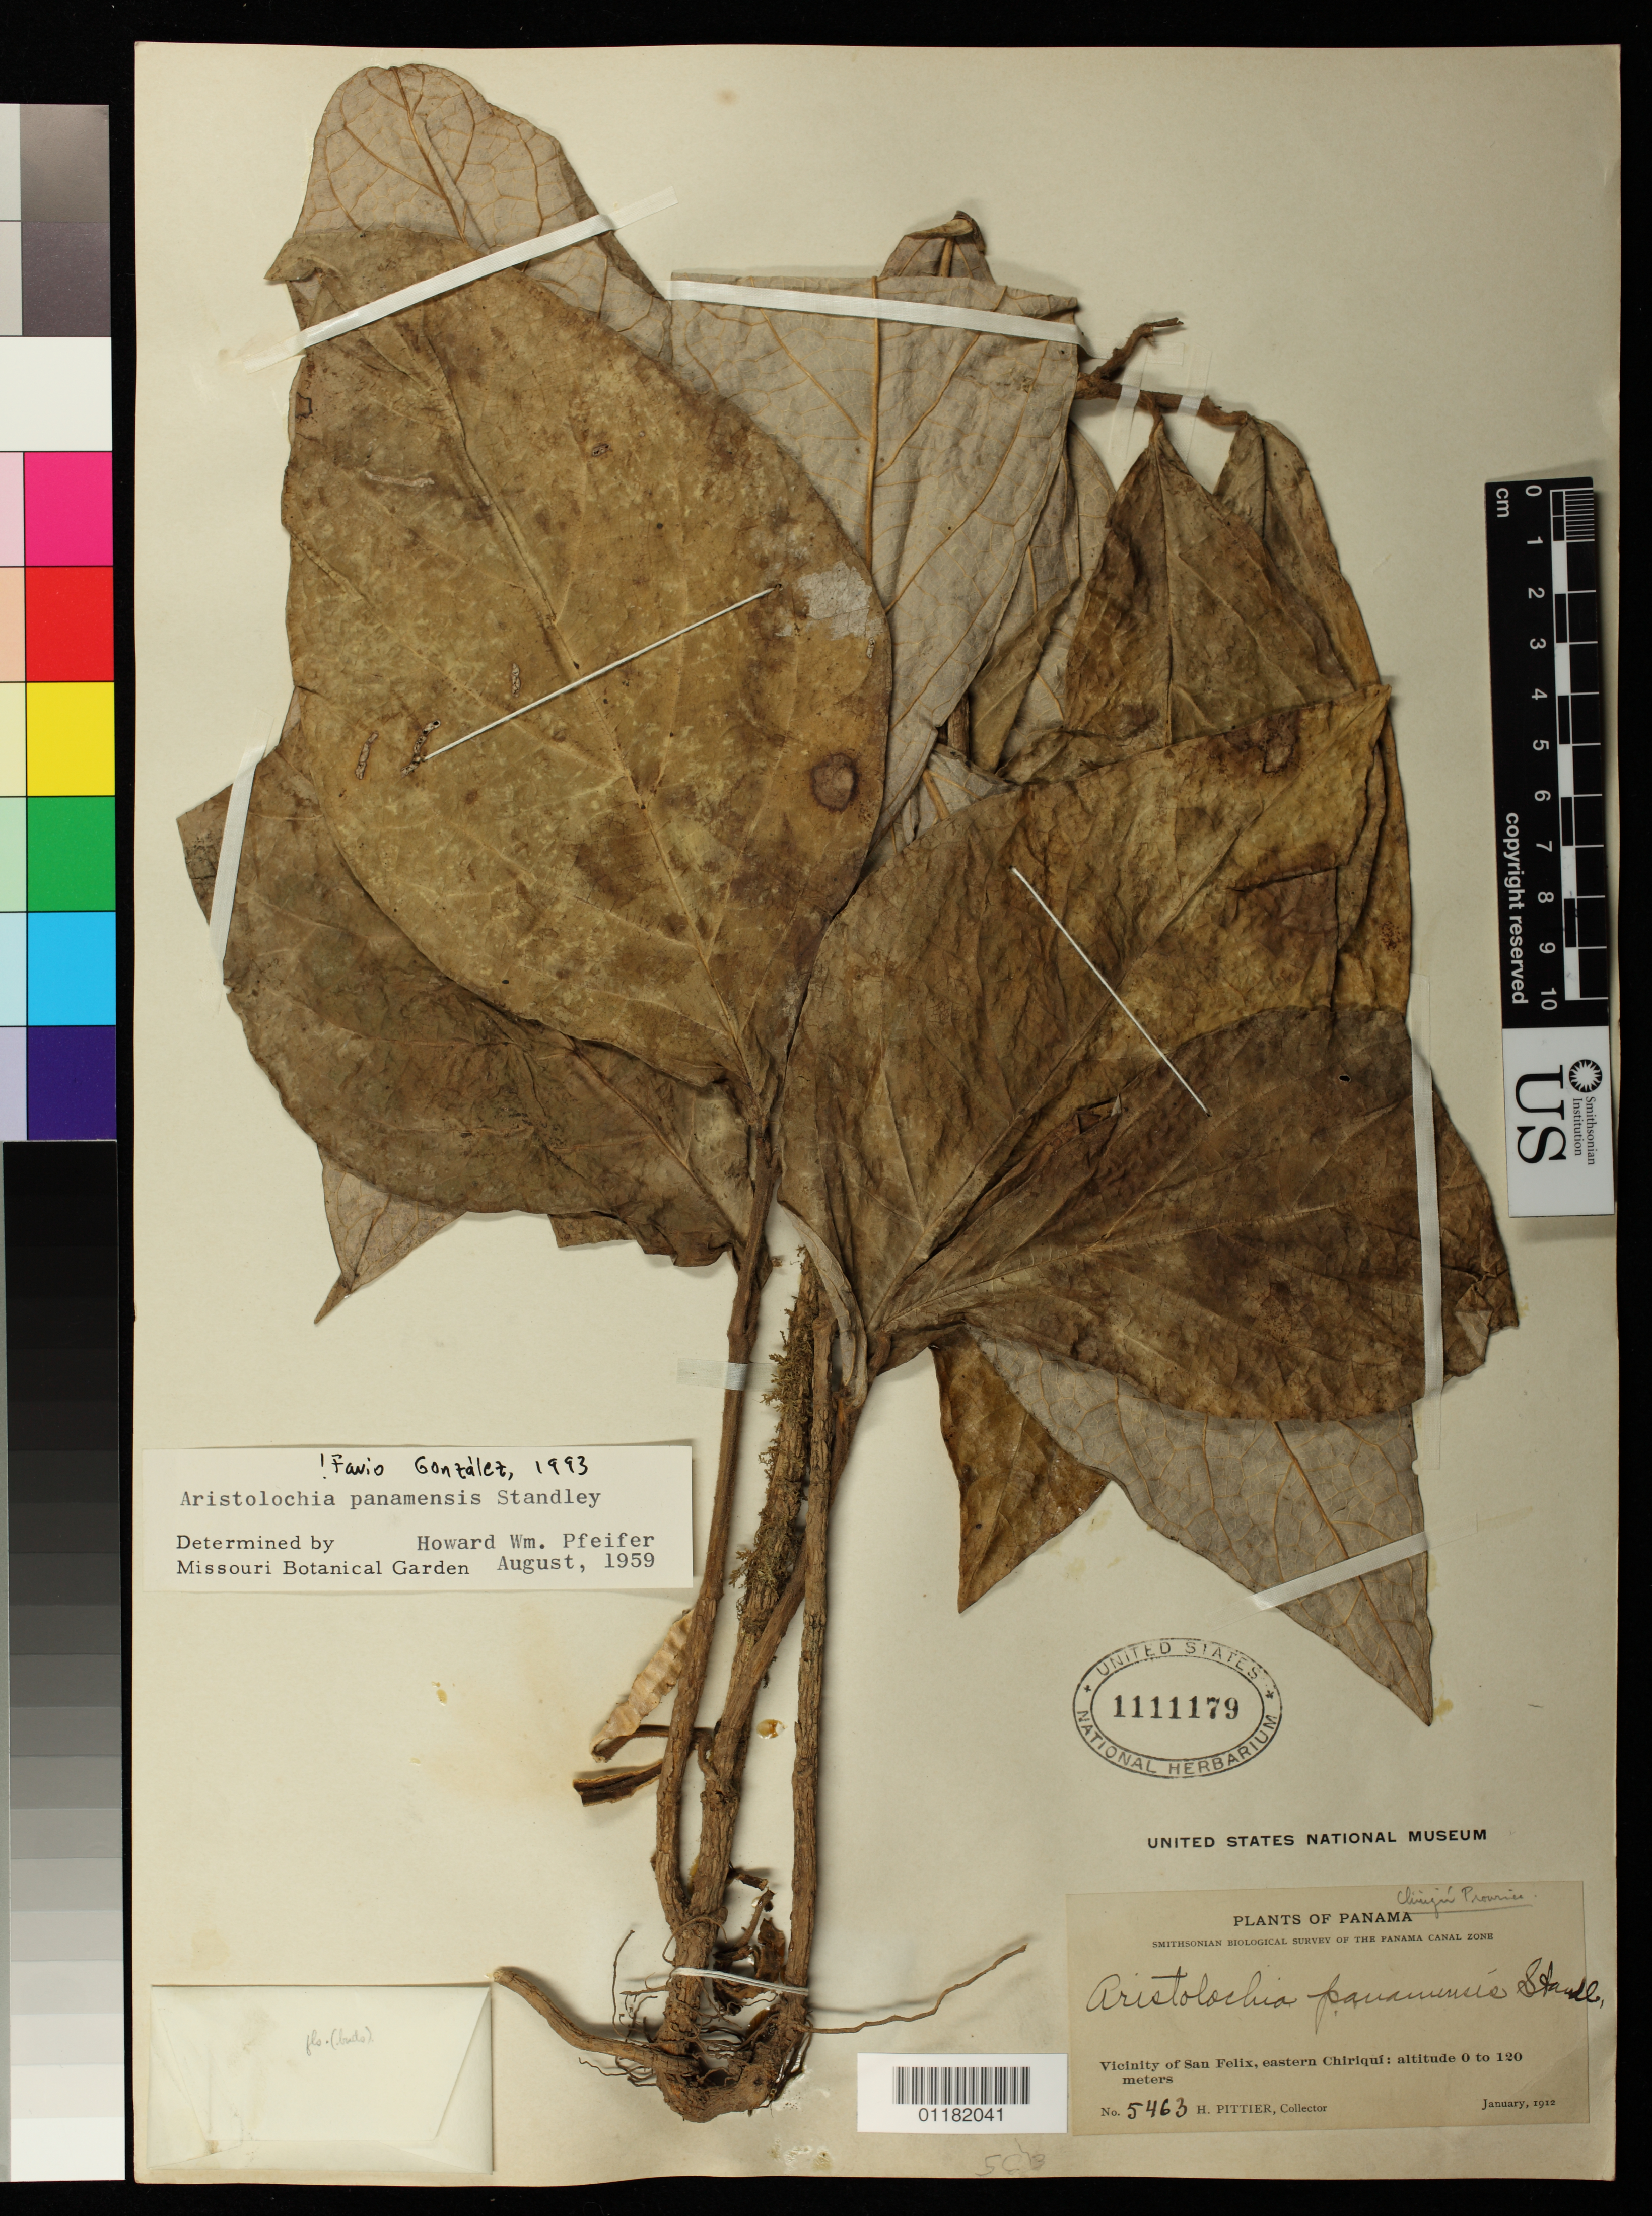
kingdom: Plantae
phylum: Tracheophyta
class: Magnoliopsida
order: Piperales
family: Aristolochiaceae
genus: Aristolochia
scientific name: Aristolochia panamensis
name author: Standl.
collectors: H. F. Pittier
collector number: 5463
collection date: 1912-01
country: Panama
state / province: Chiriqui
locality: Vicinity of San Felix, eastern Chiriqui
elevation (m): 1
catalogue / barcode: US 1111179